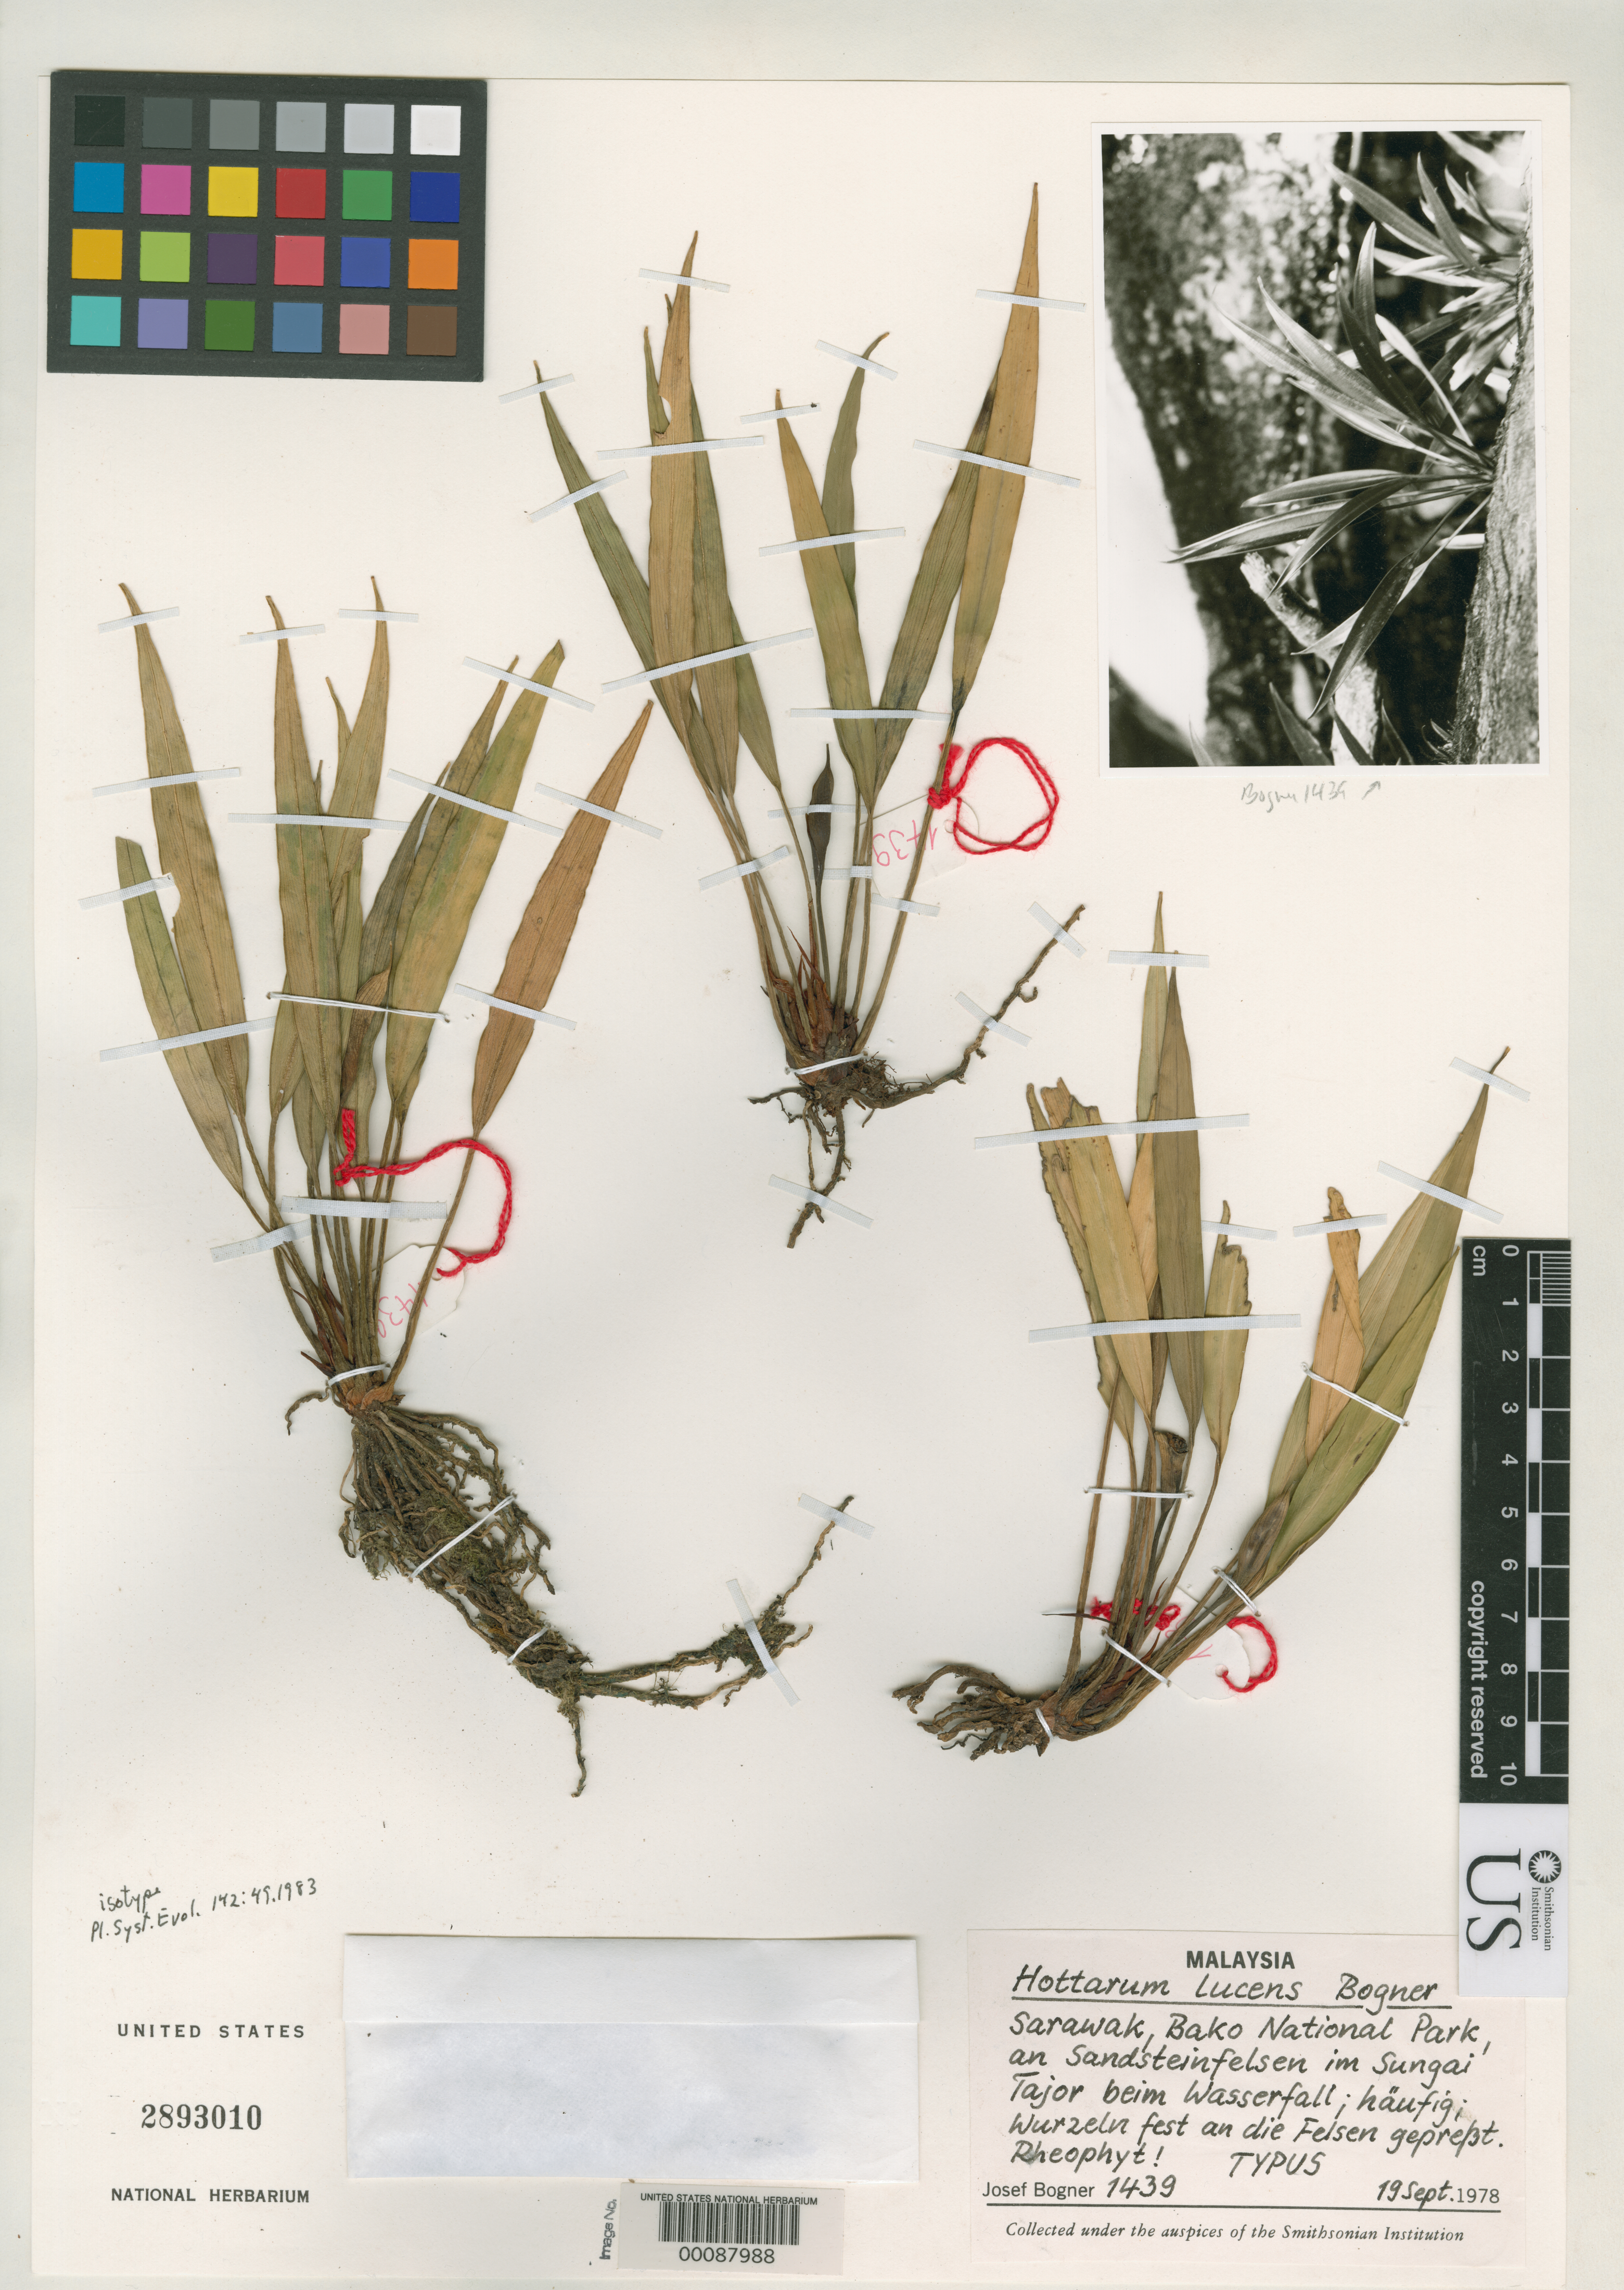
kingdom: Plantae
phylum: Tracheophyta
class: Liliopsida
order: Alismatales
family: Araceae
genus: Hottarum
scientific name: Hottarum lucens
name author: Bogner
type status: Isotype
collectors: J. Bogner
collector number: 1439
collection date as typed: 19 Sep 1978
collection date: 1978-09-19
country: Malaysia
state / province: Sarawak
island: Borneo Island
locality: Bako National Park.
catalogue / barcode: US 2893010